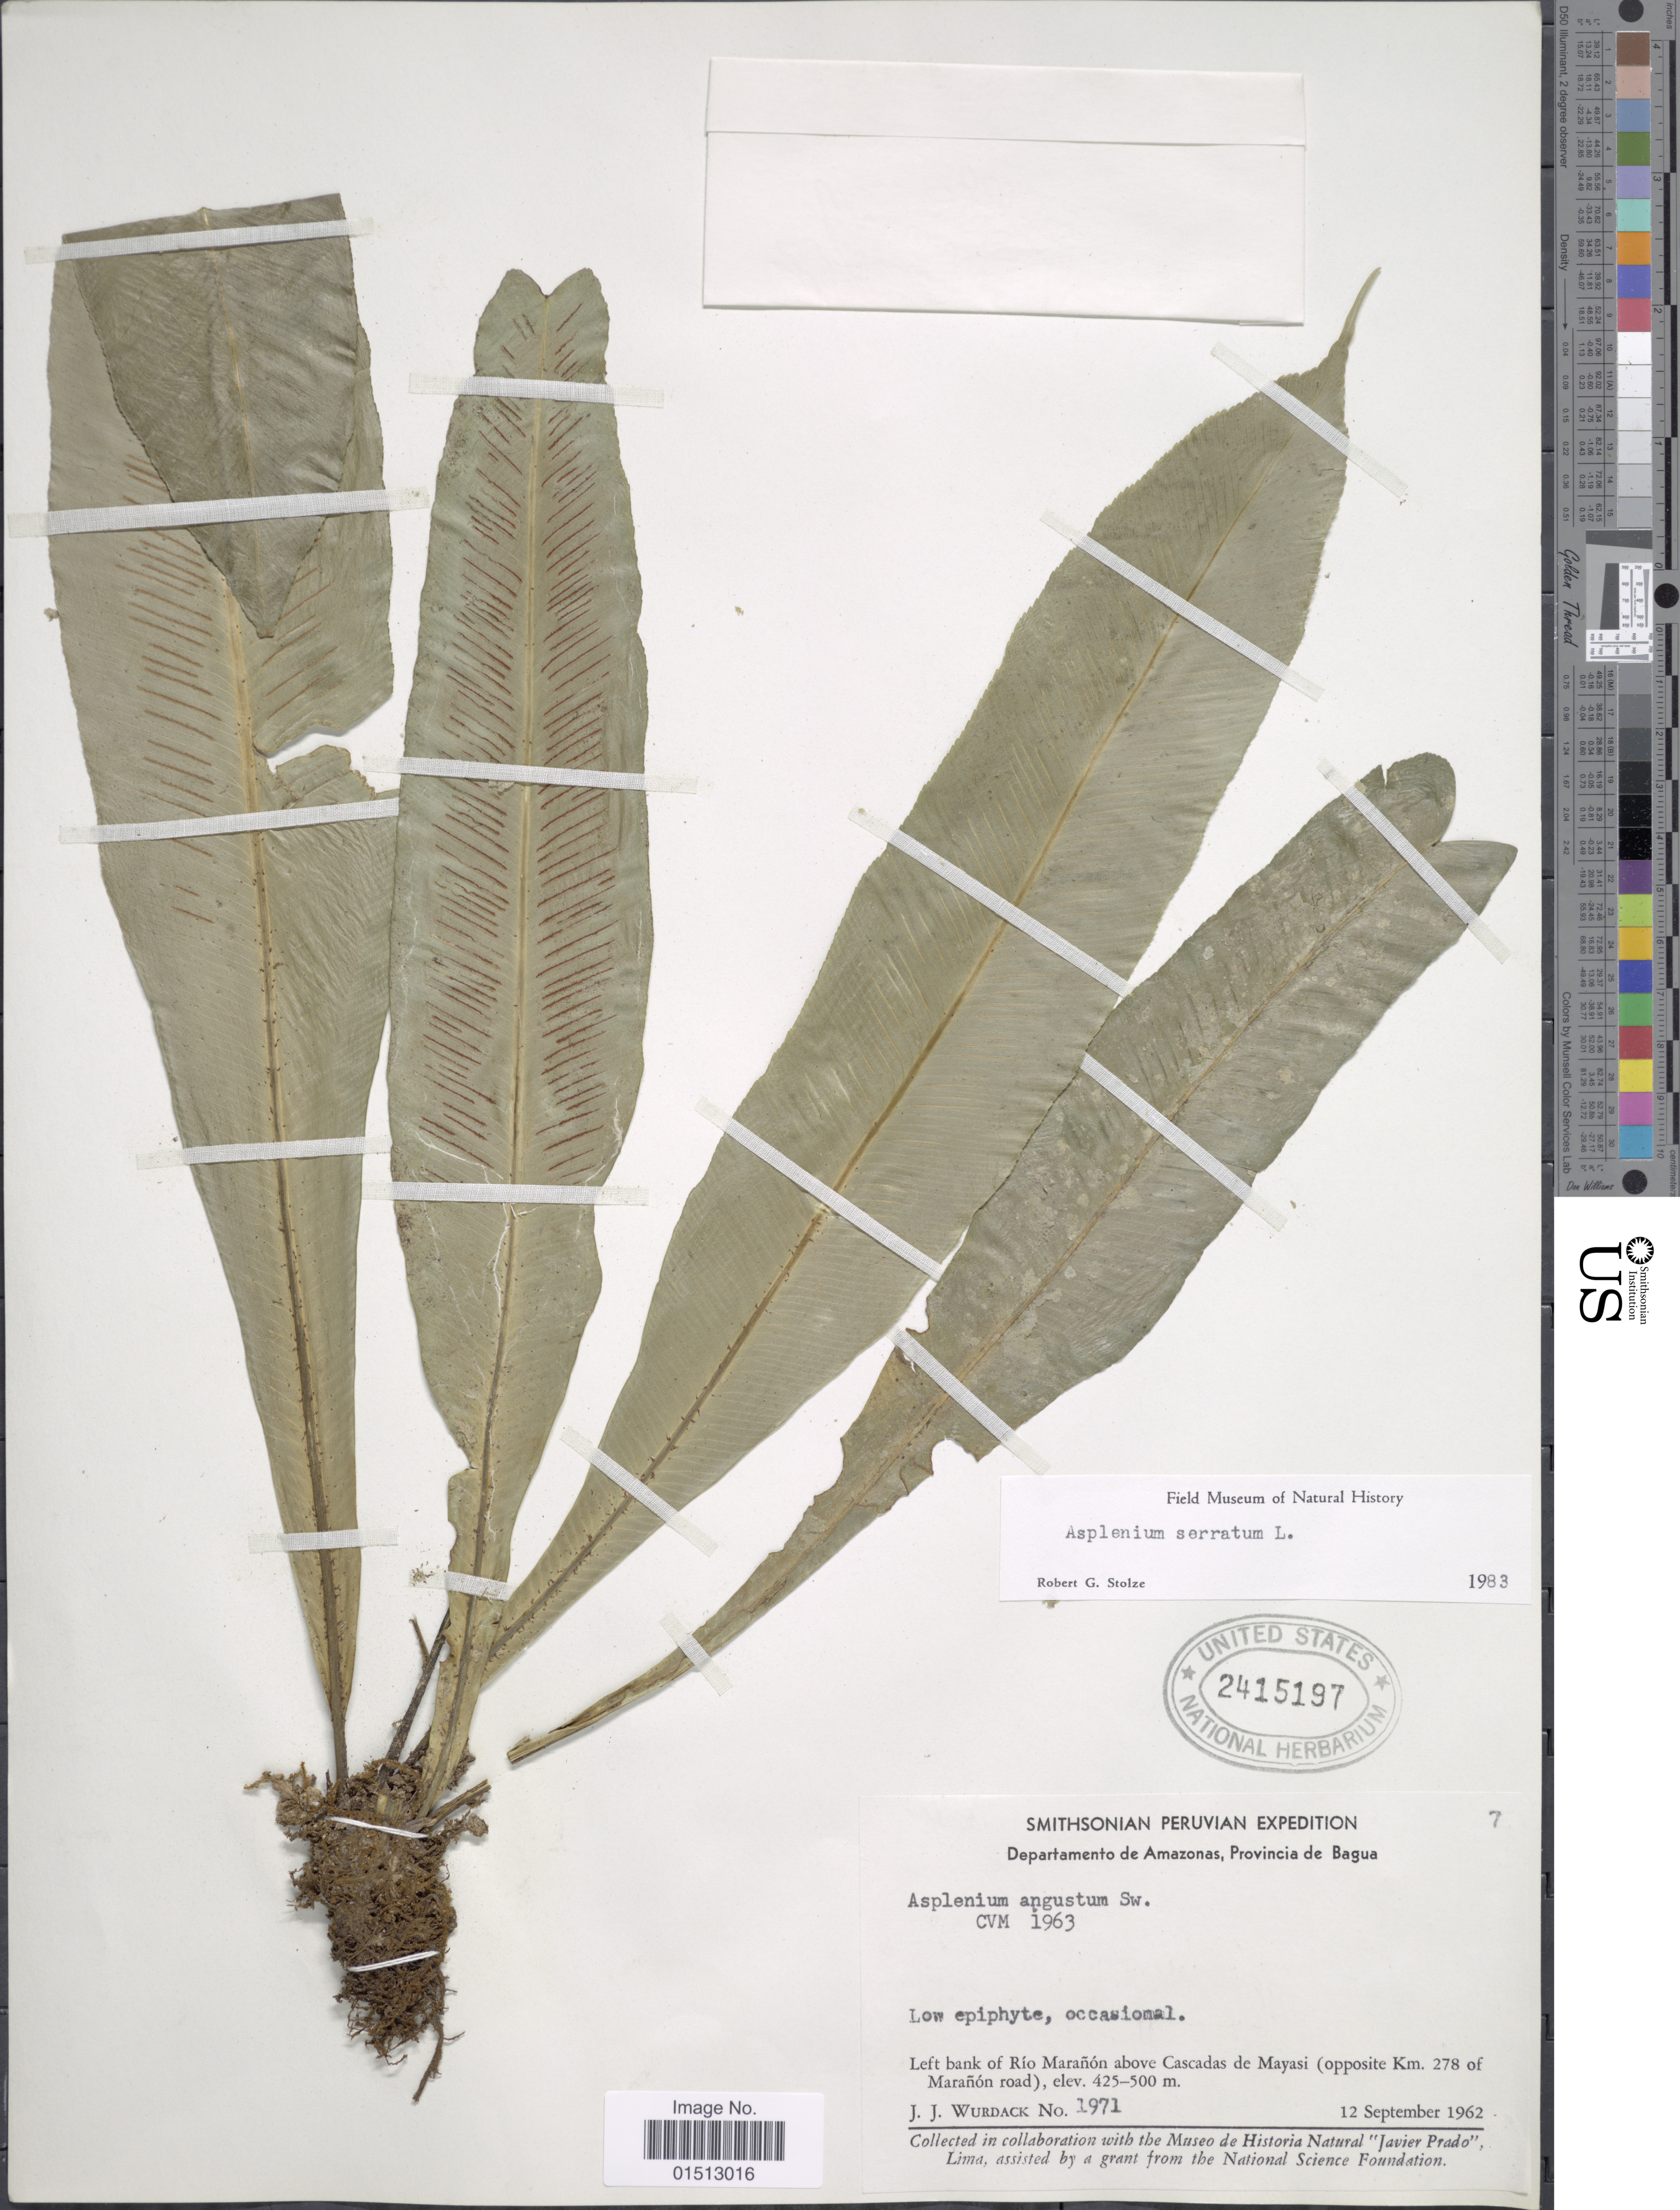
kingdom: Plantae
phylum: Tracheophyta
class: Polypodiopsida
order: Polypodiales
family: Aspleniaceae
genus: Asplenium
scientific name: Asplenium serratum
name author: L.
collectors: J. J. Wurdack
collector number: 1971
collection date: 1962-09-12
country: Peru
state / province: Amazonas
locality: Departamento de Amazonas , Provincia de Bagua, Left bank of Rio Maranon above Cascades de Mayasi (opposite Km.278 of Maranon road).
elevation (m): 425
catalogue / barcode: US 2415197